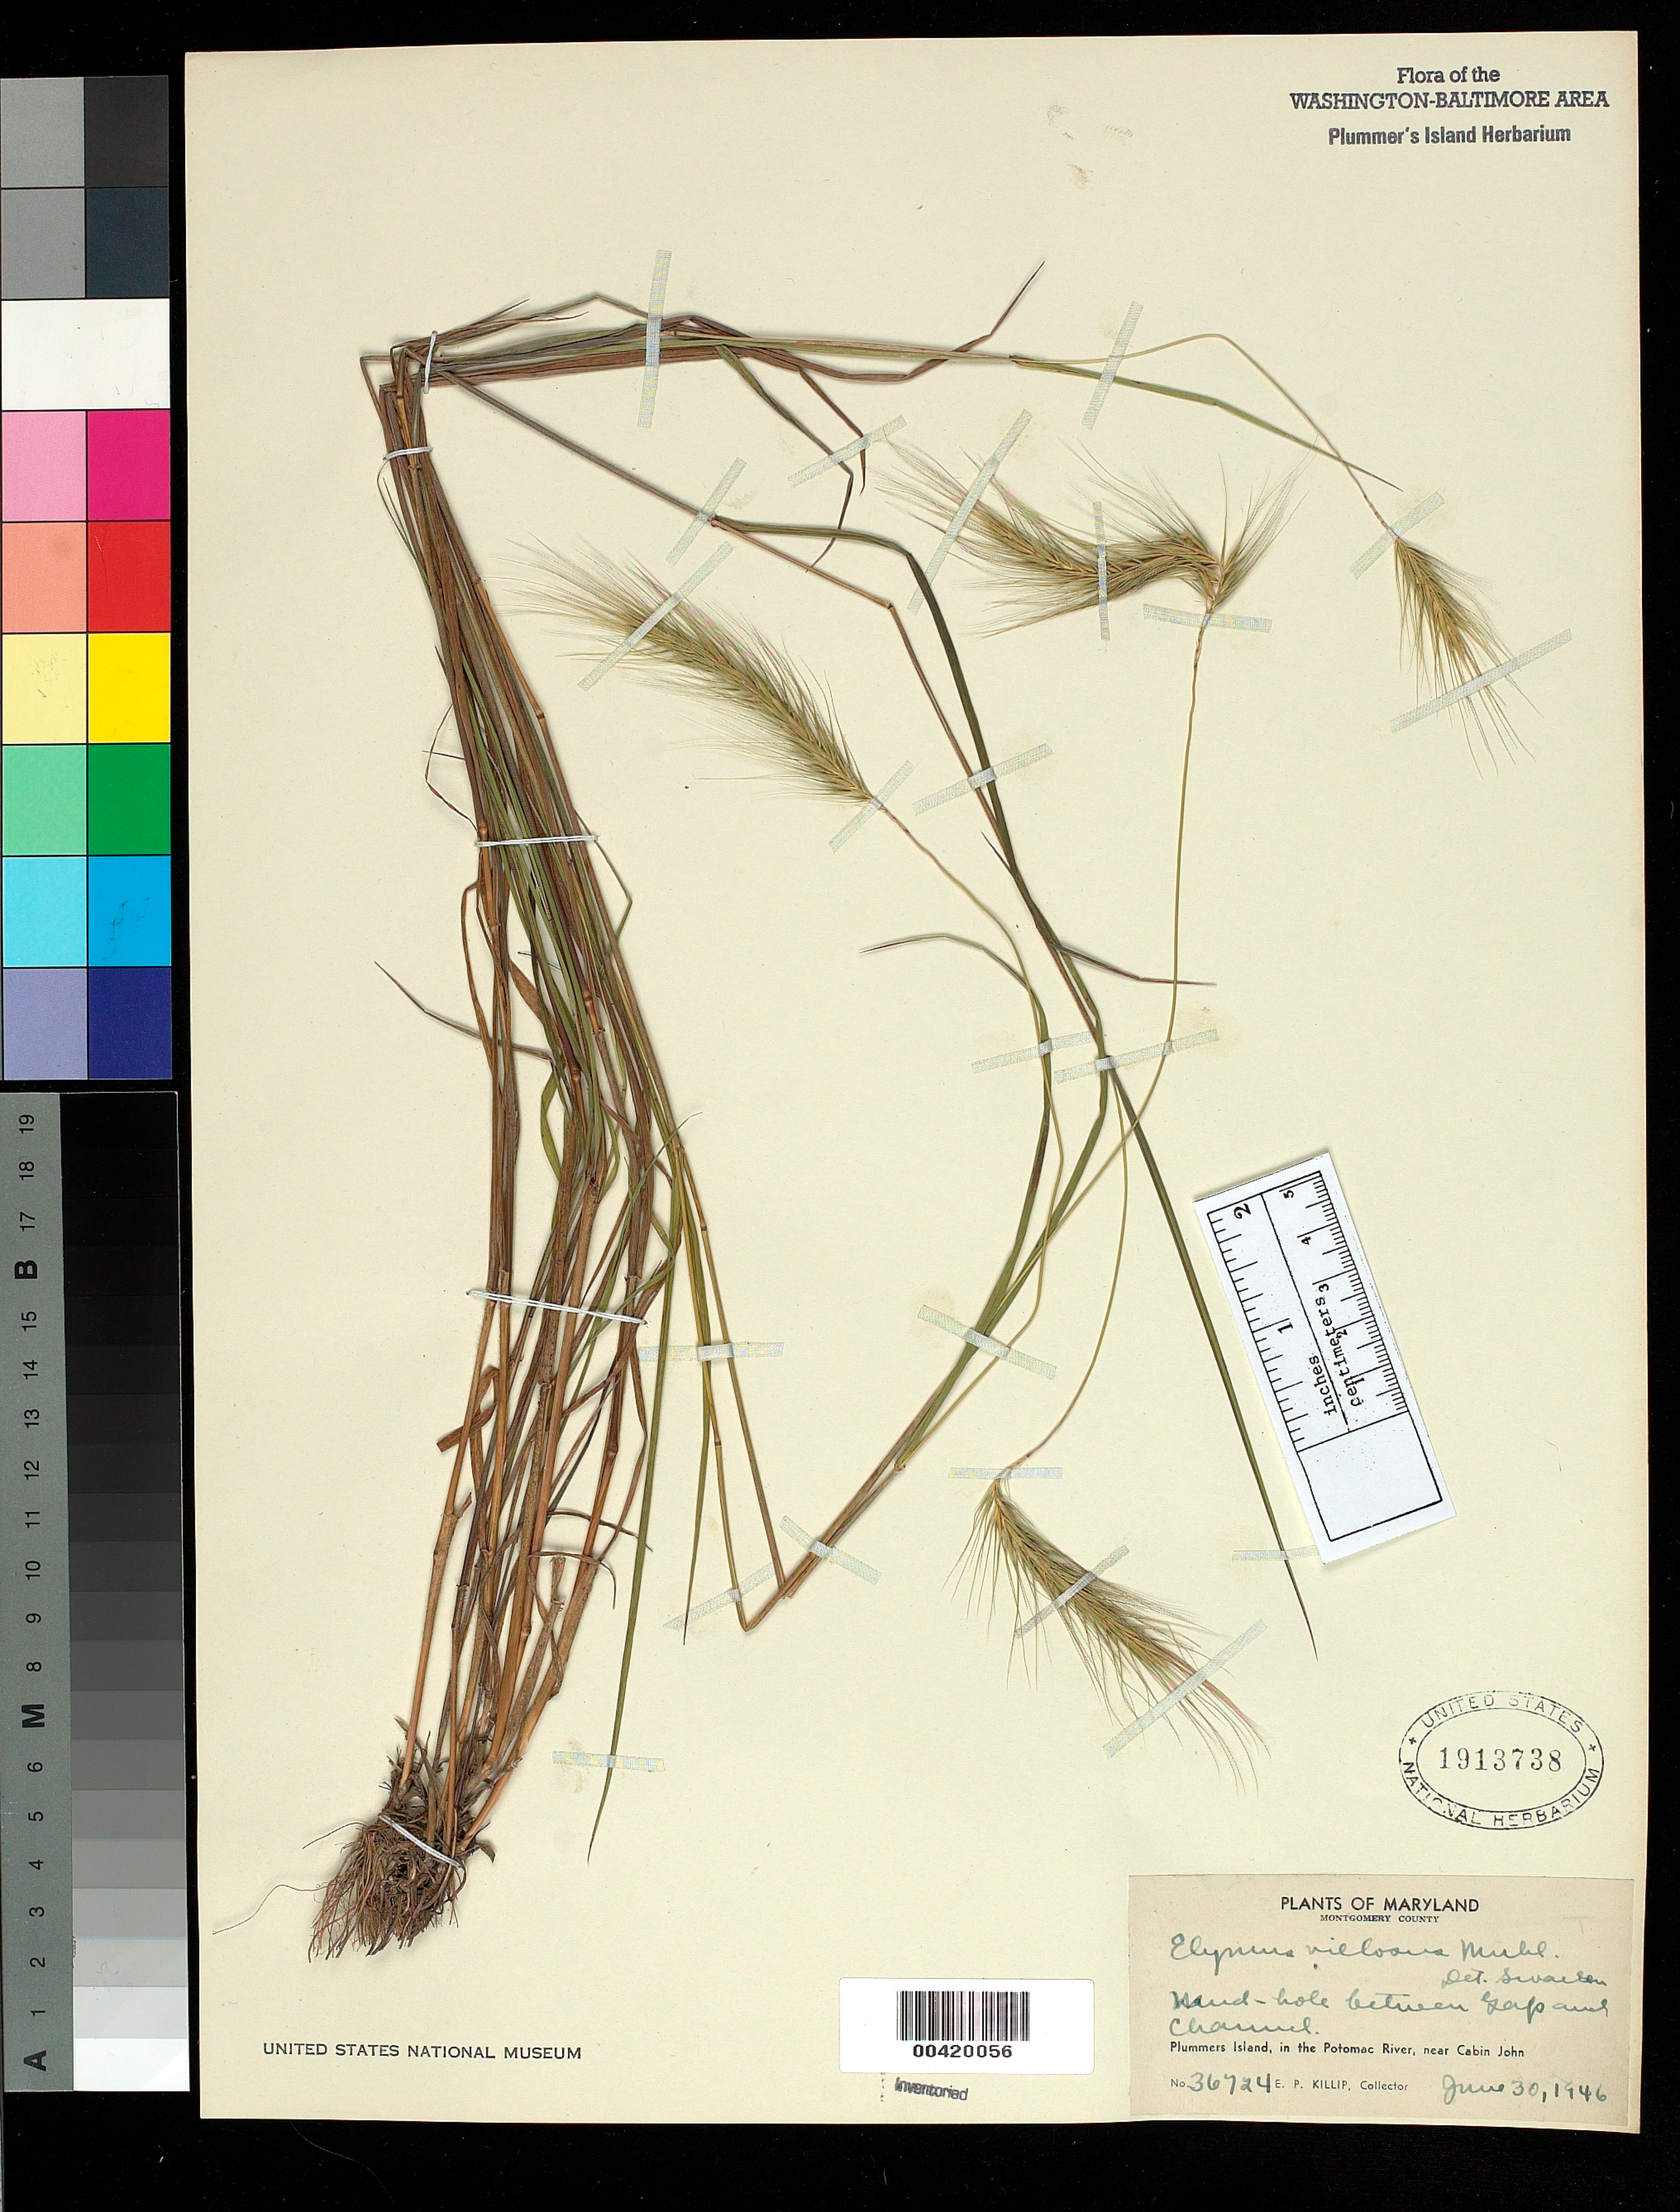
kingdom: Plantae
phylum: Tracheophyta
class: Liliopsida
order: Poales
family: Poaceae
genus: Elymus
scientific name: Elymus villosus var. villosus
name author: Muhl.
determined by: Campbell, J. J. N., (KY), University of Kentucky (UNITED STATES)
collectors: E. P. Killip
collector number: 36724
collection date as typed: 30 Jun 1946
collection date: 1946-06-30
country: United States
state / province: Maryland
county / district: Montgomery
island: Plummers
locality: Plummer's Island; mud-hole between Gap and Channel C. & O. Canal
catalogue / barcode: US 1913738